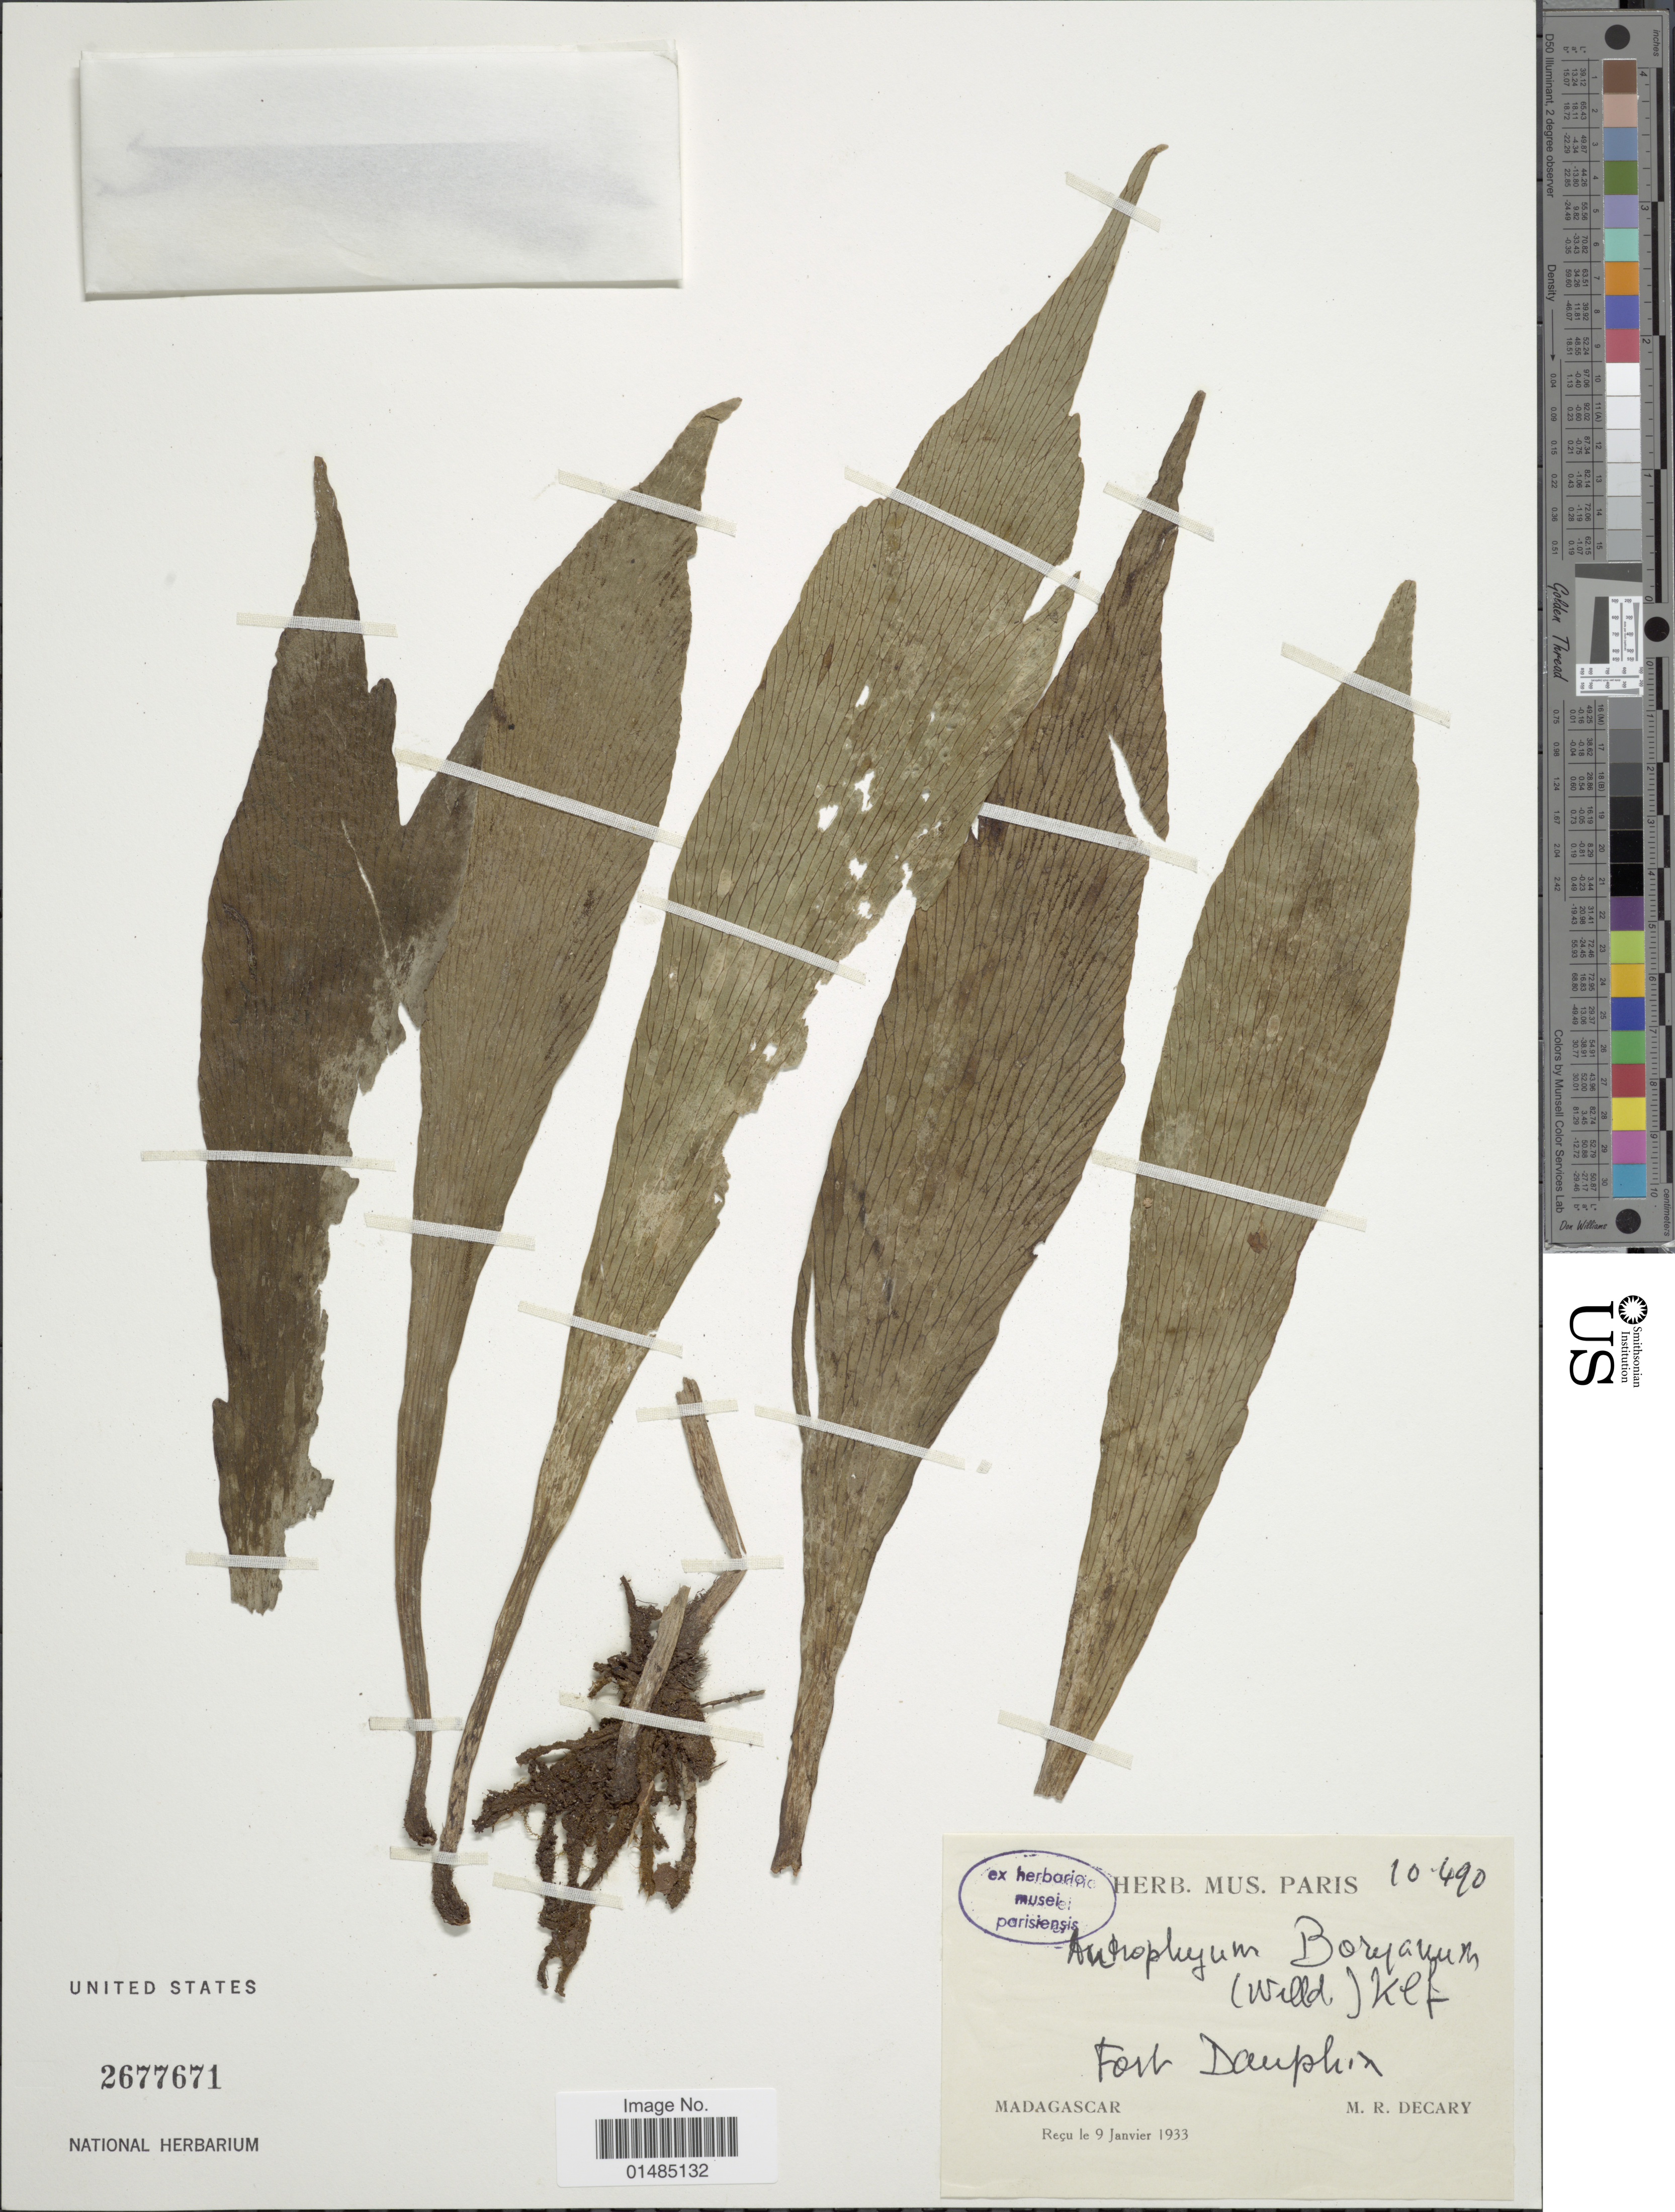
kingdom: Plantae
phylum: Tracheophyta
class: Polypodiopsida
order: Polypodiales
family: Pteridaceae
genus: Antrophyum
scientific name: Antrophyum boryanum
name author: (Willd.) Kaulf.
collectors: R. Decary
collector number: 10490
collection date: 1933-01-09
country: Madagascar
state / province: Anosy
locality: Fort Dauphin [Tolagnaro]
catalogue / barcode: US 2677671